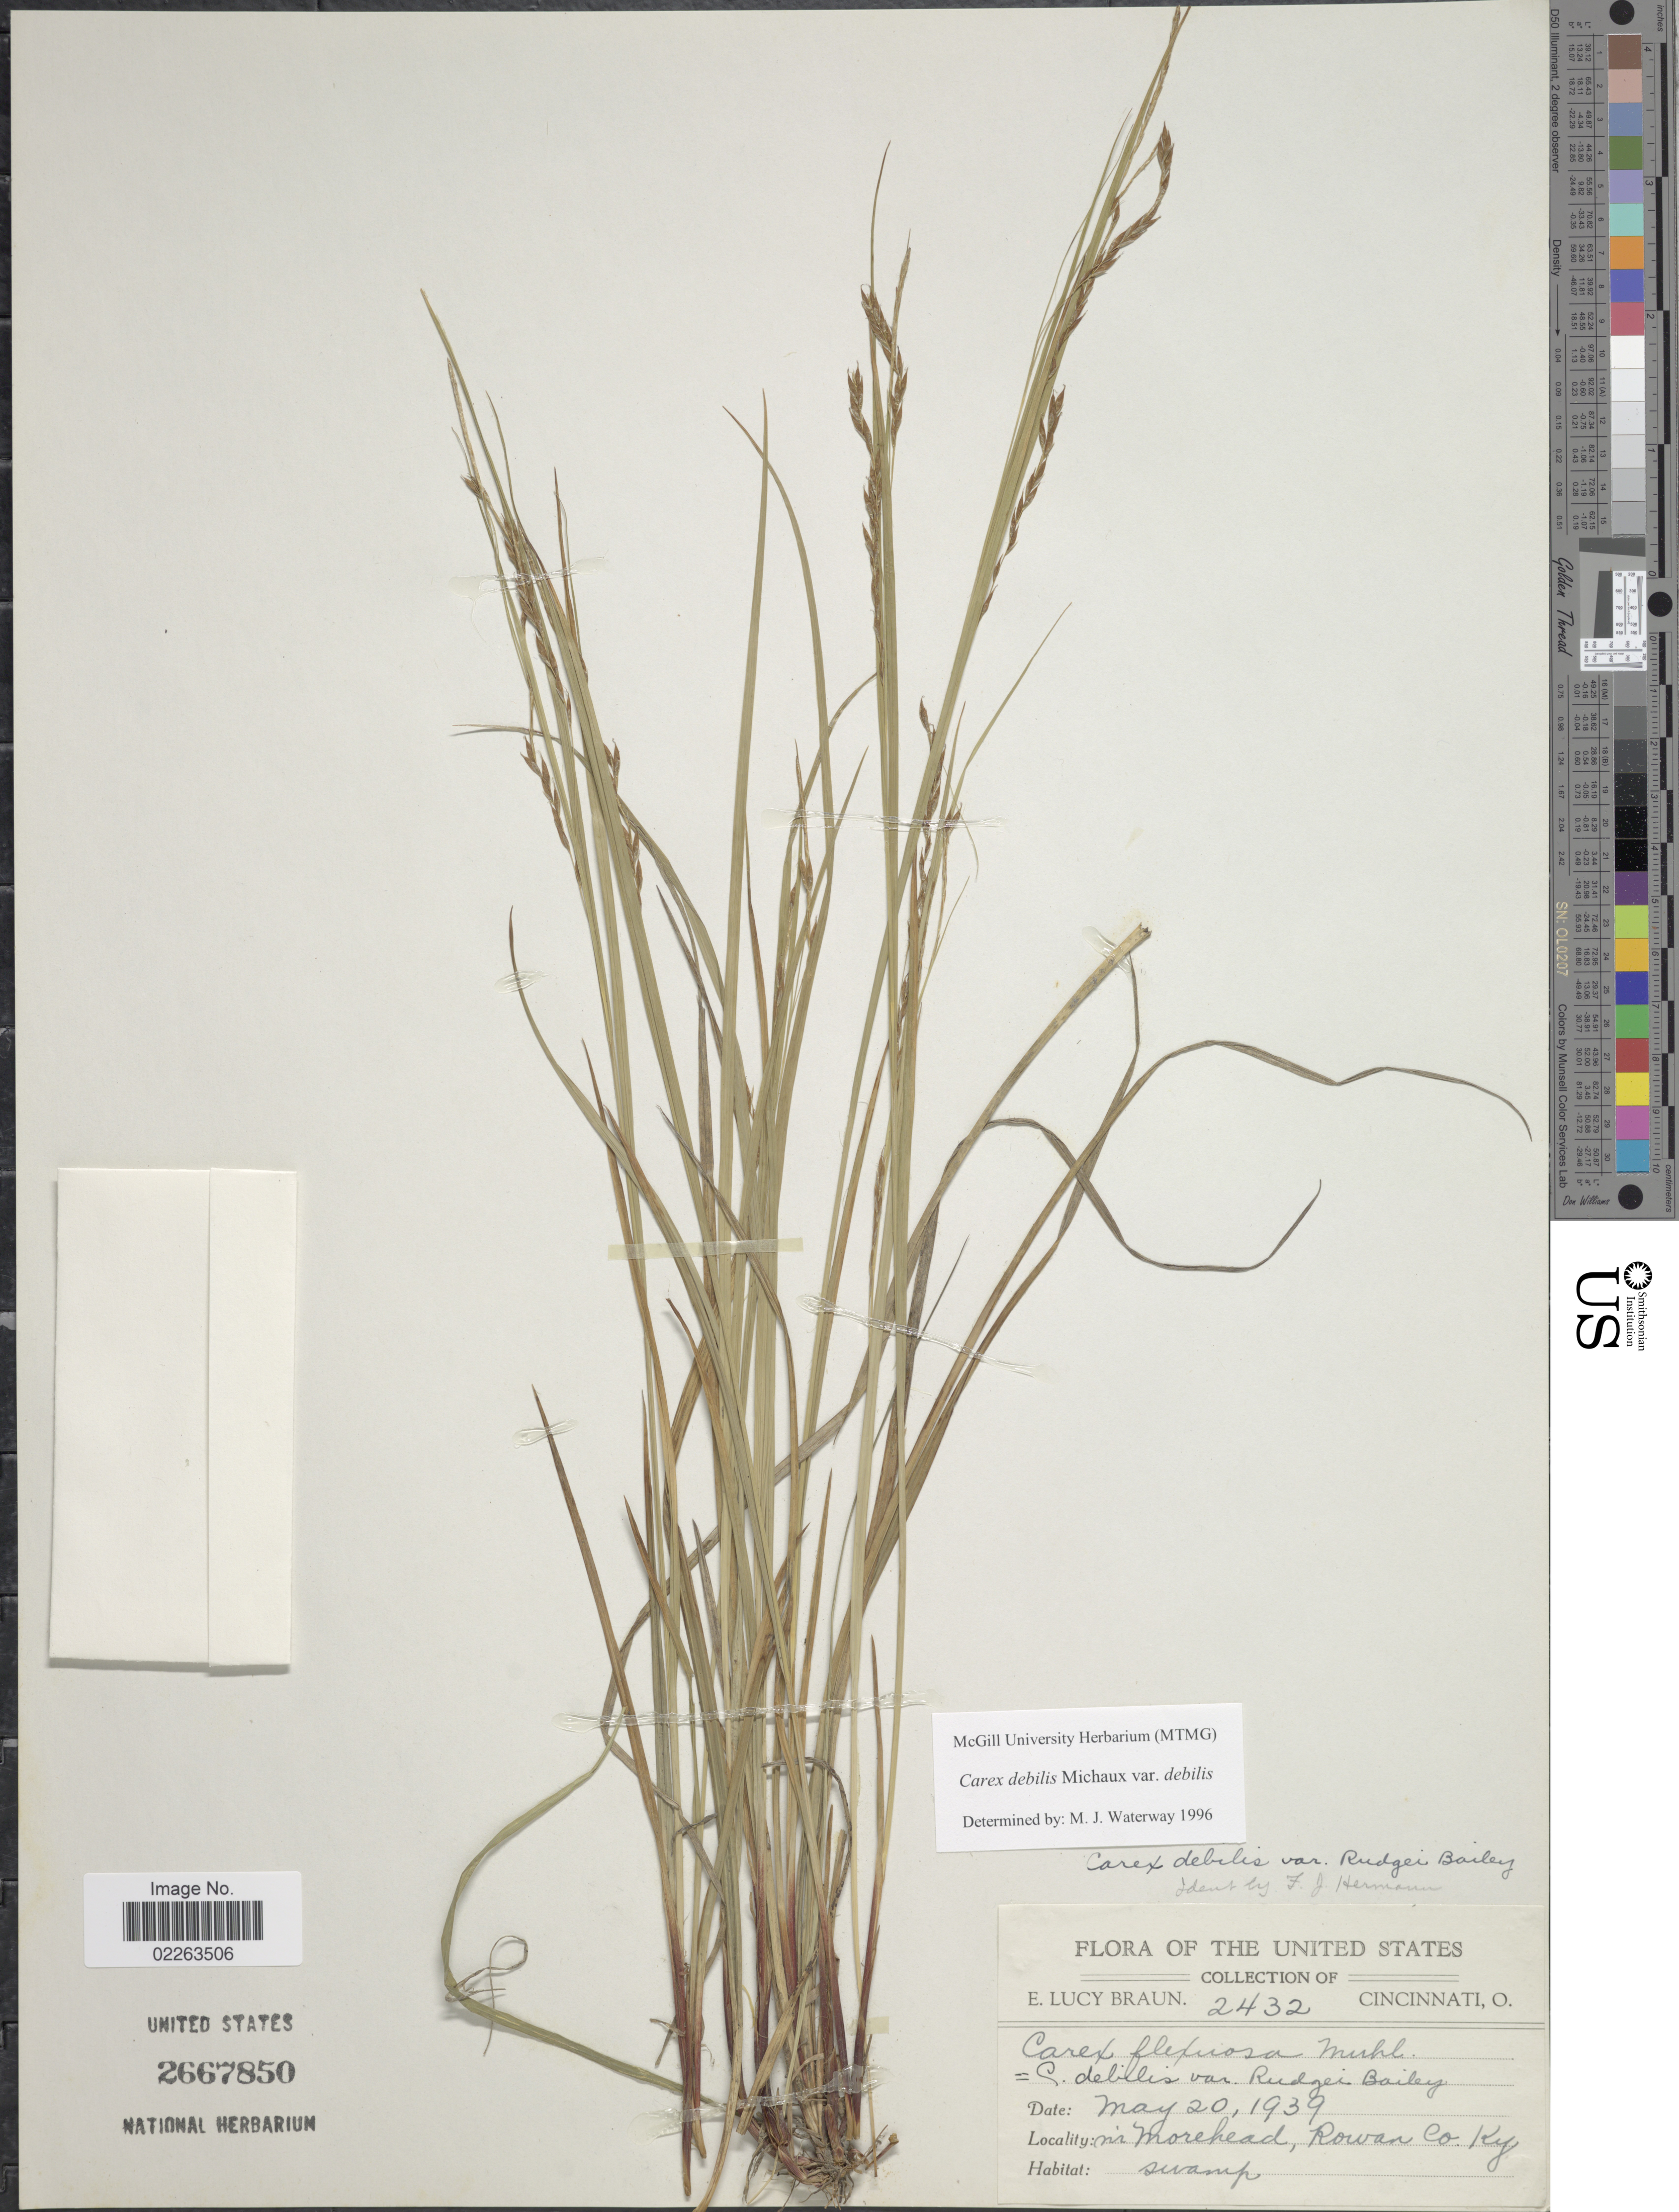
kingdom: Plantae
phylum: Tracheophyta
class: Liliopsida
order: Poales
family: Cyperaceae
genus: Carex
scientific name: Carex debilis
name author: Michx.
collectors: E. L. Braun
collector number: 2432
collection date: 1939-05-20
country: United States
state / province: Kentucky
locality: Nr Morehead, Rowan Co. Ky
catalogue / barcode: US 2667850